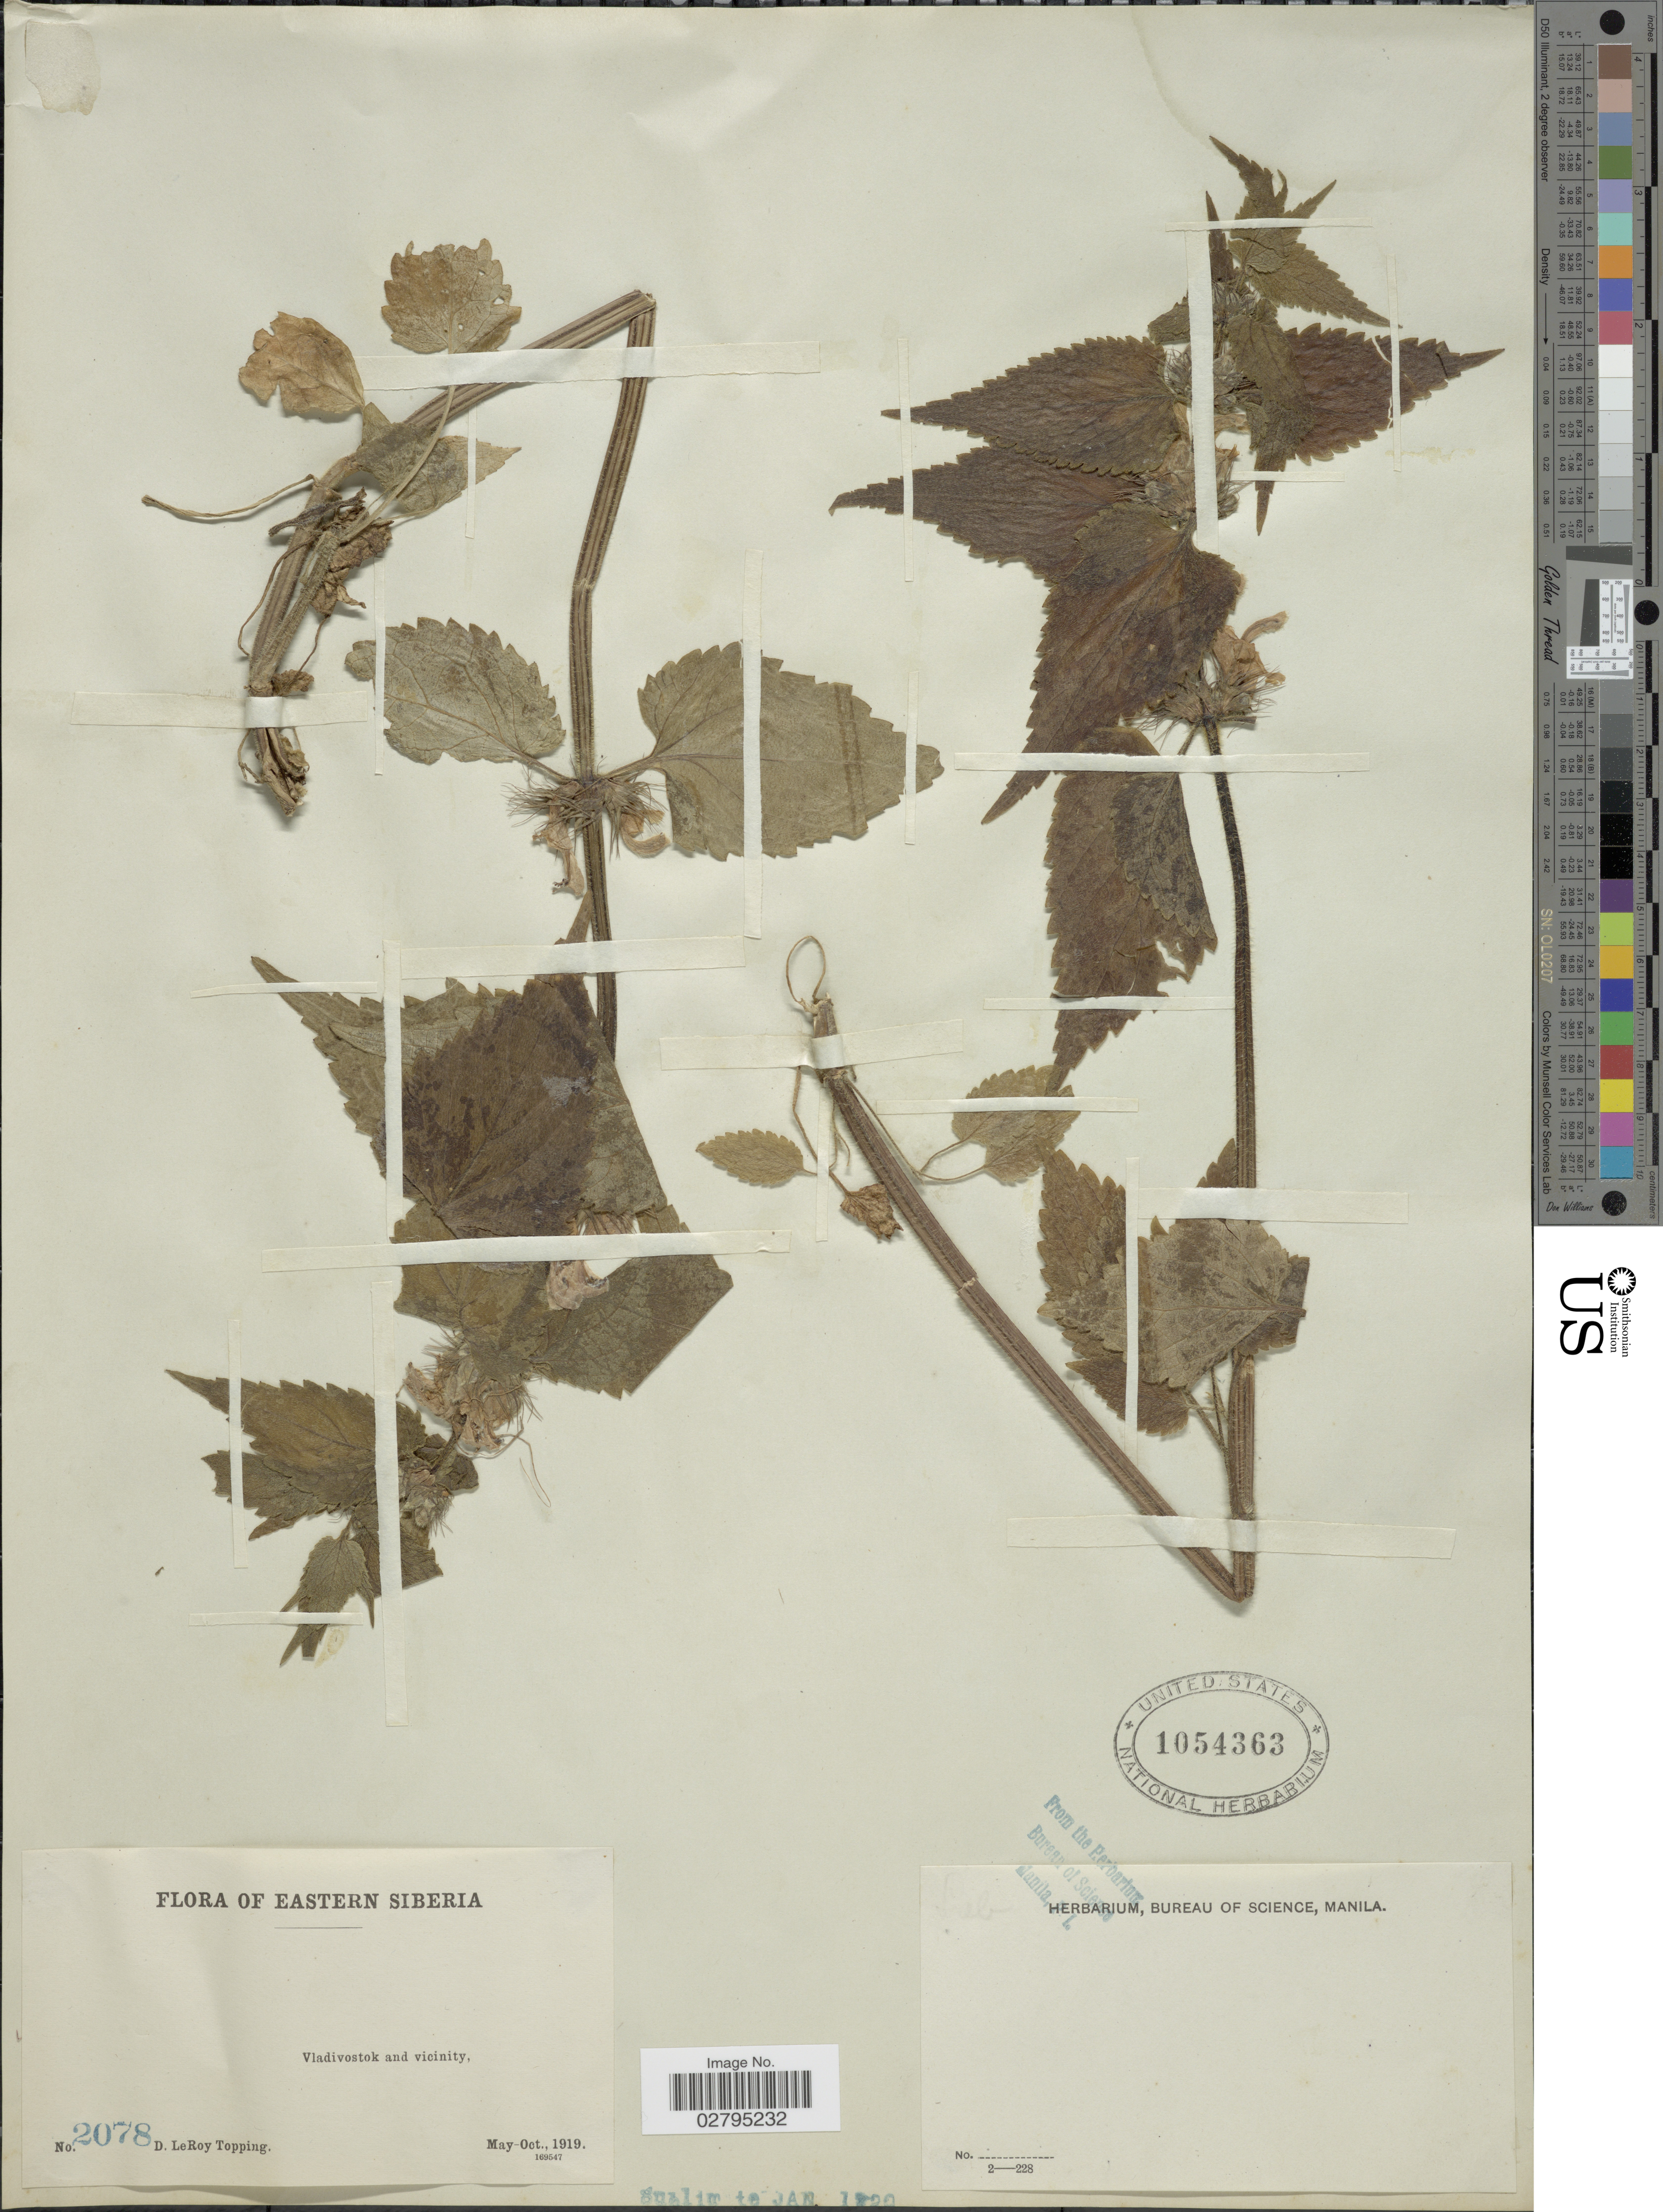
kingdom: Plantae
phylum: Tracheophyta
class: Magnoliopsida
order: Lamiales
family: Lamiaceae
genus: Lamium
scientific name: Lamium sp.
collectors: D. L. Topping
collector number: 2078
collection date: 1919-05/1919-10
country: Russian Federation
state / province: Primorsky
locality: Eastern Siberia, Vladivostok and vicinity.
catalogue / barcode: US 1054363